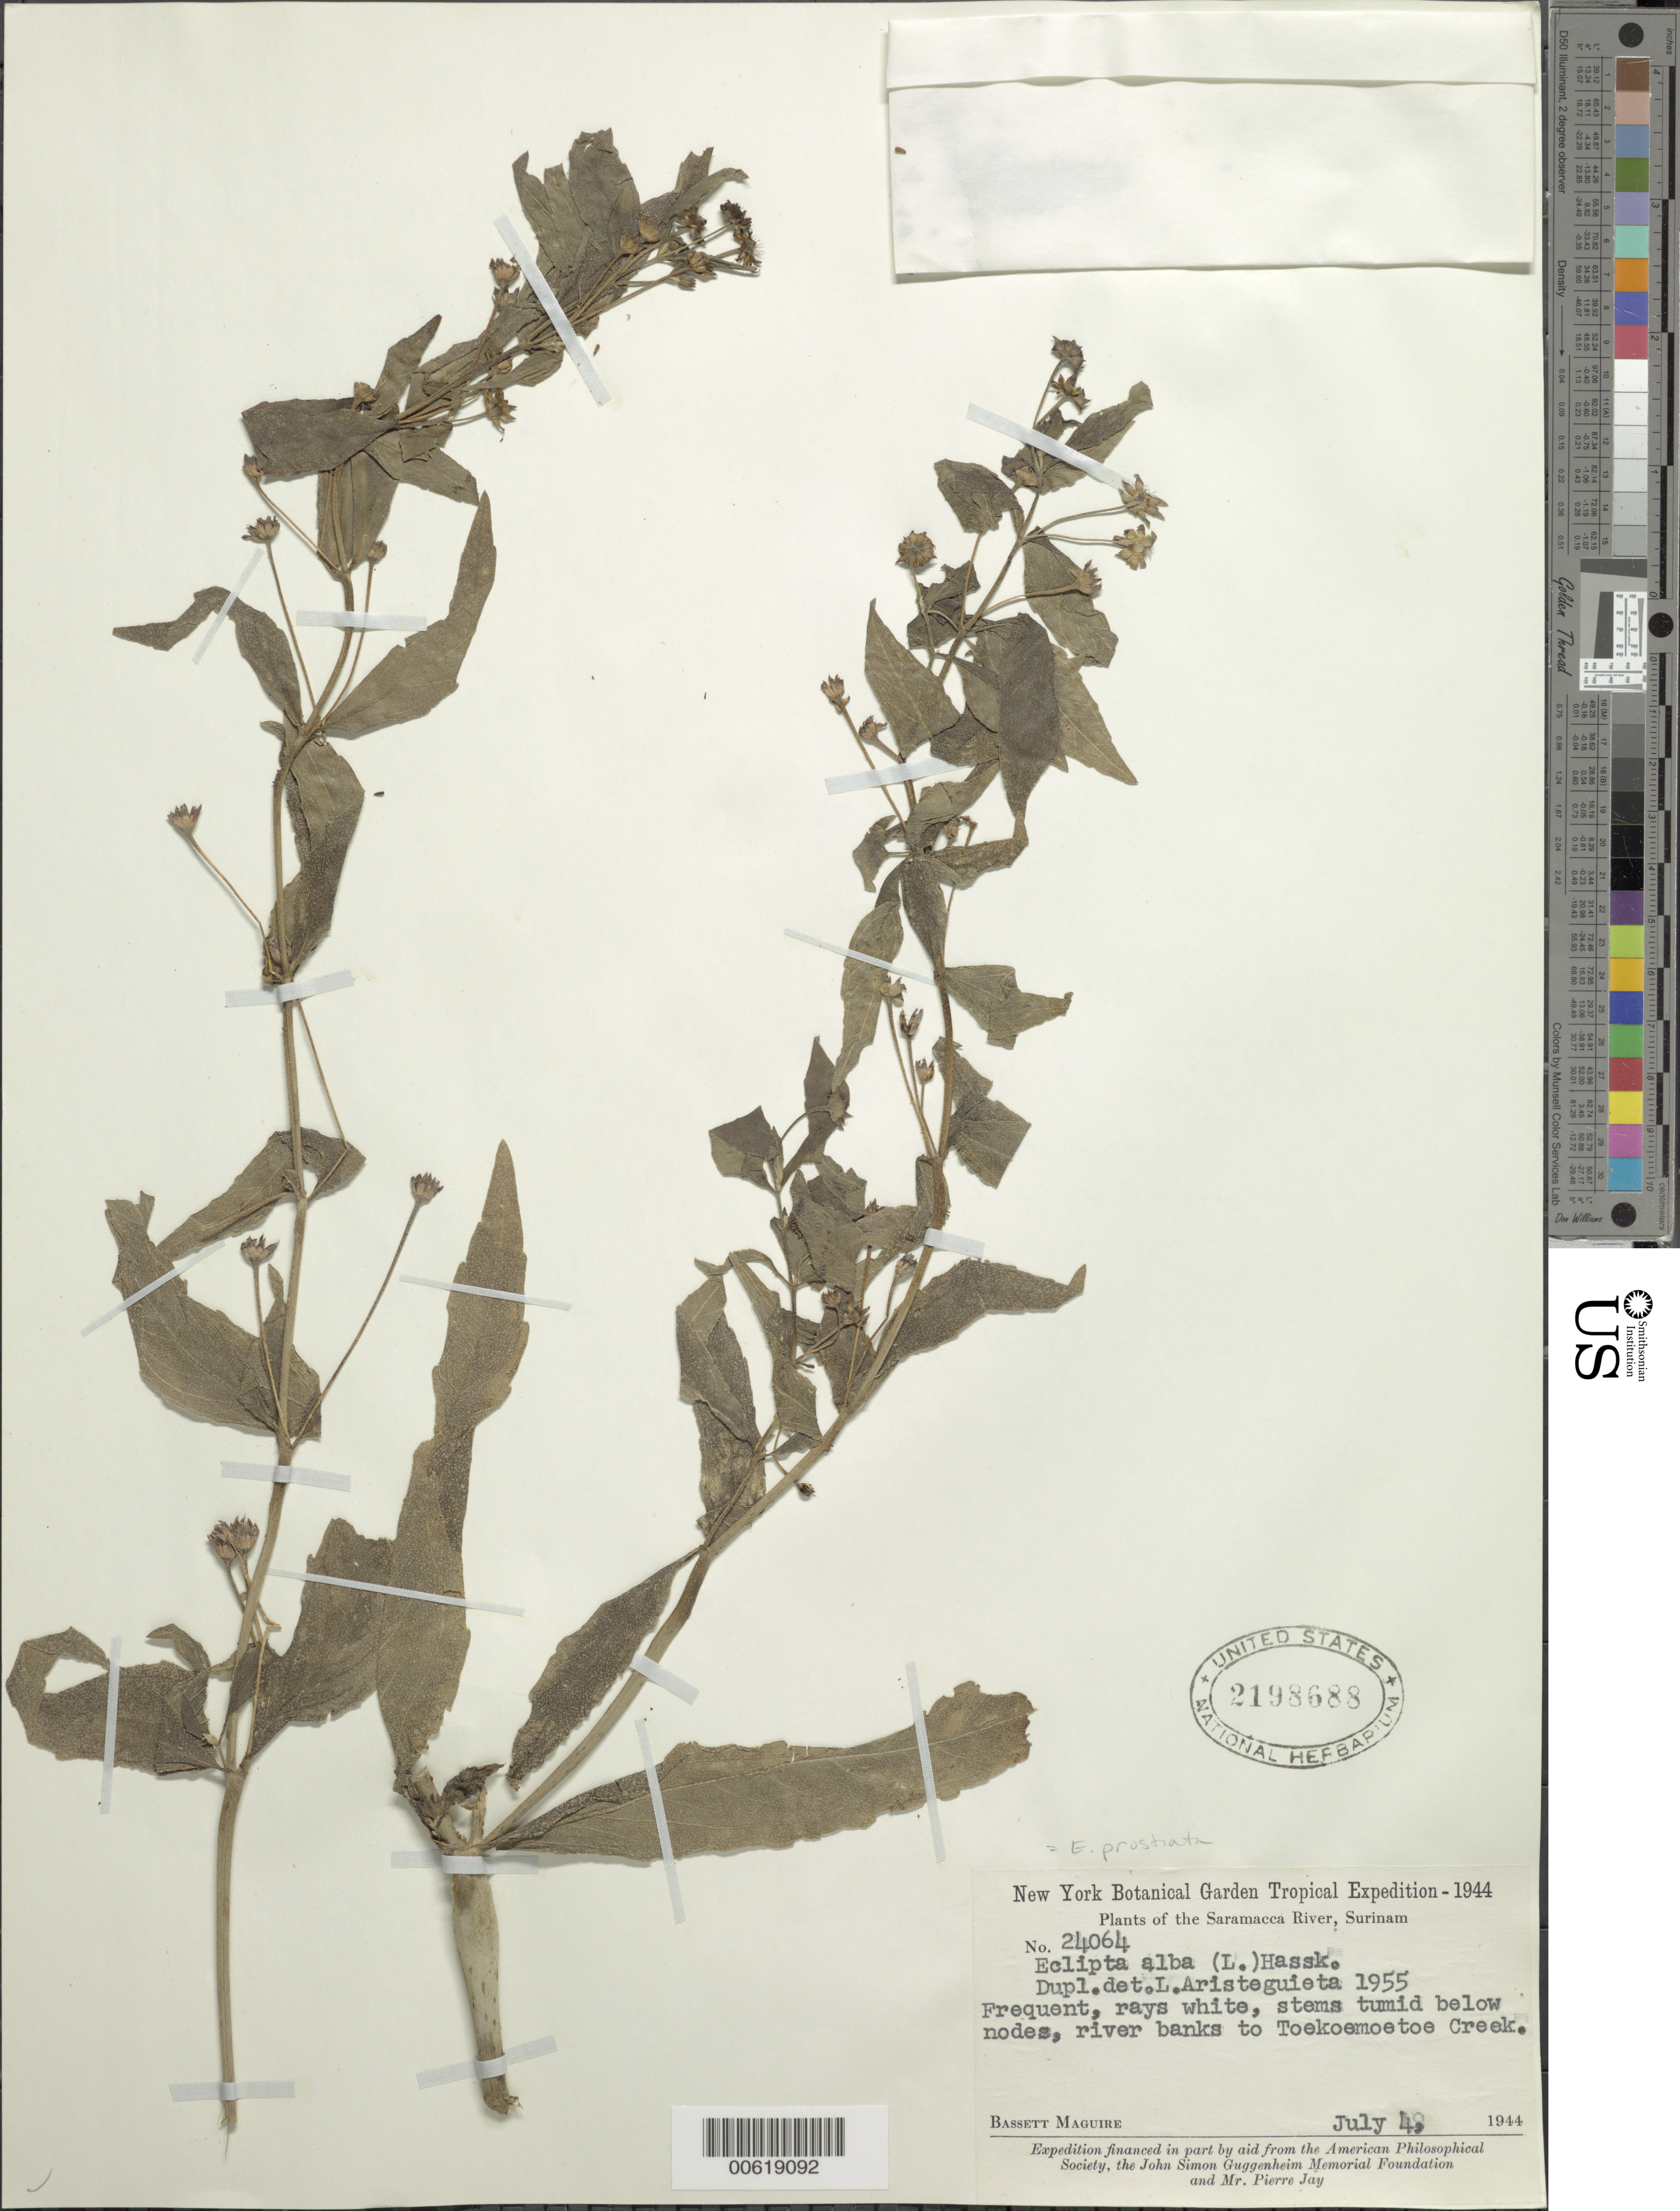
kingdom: Plantae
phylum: Tracheophyta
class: Magnoliopsida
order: Asterales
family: Asteraceae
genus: Eclipta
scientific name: Eclipta prostrata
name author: (L.) L.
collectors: B. Maguire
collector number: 24064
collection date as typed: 4-Jul-44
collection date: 1944-07-04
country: Suriname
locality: Saramacca River Headwaters, Toekoemoetoe Creek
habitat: River banks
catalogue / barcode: US 2198688